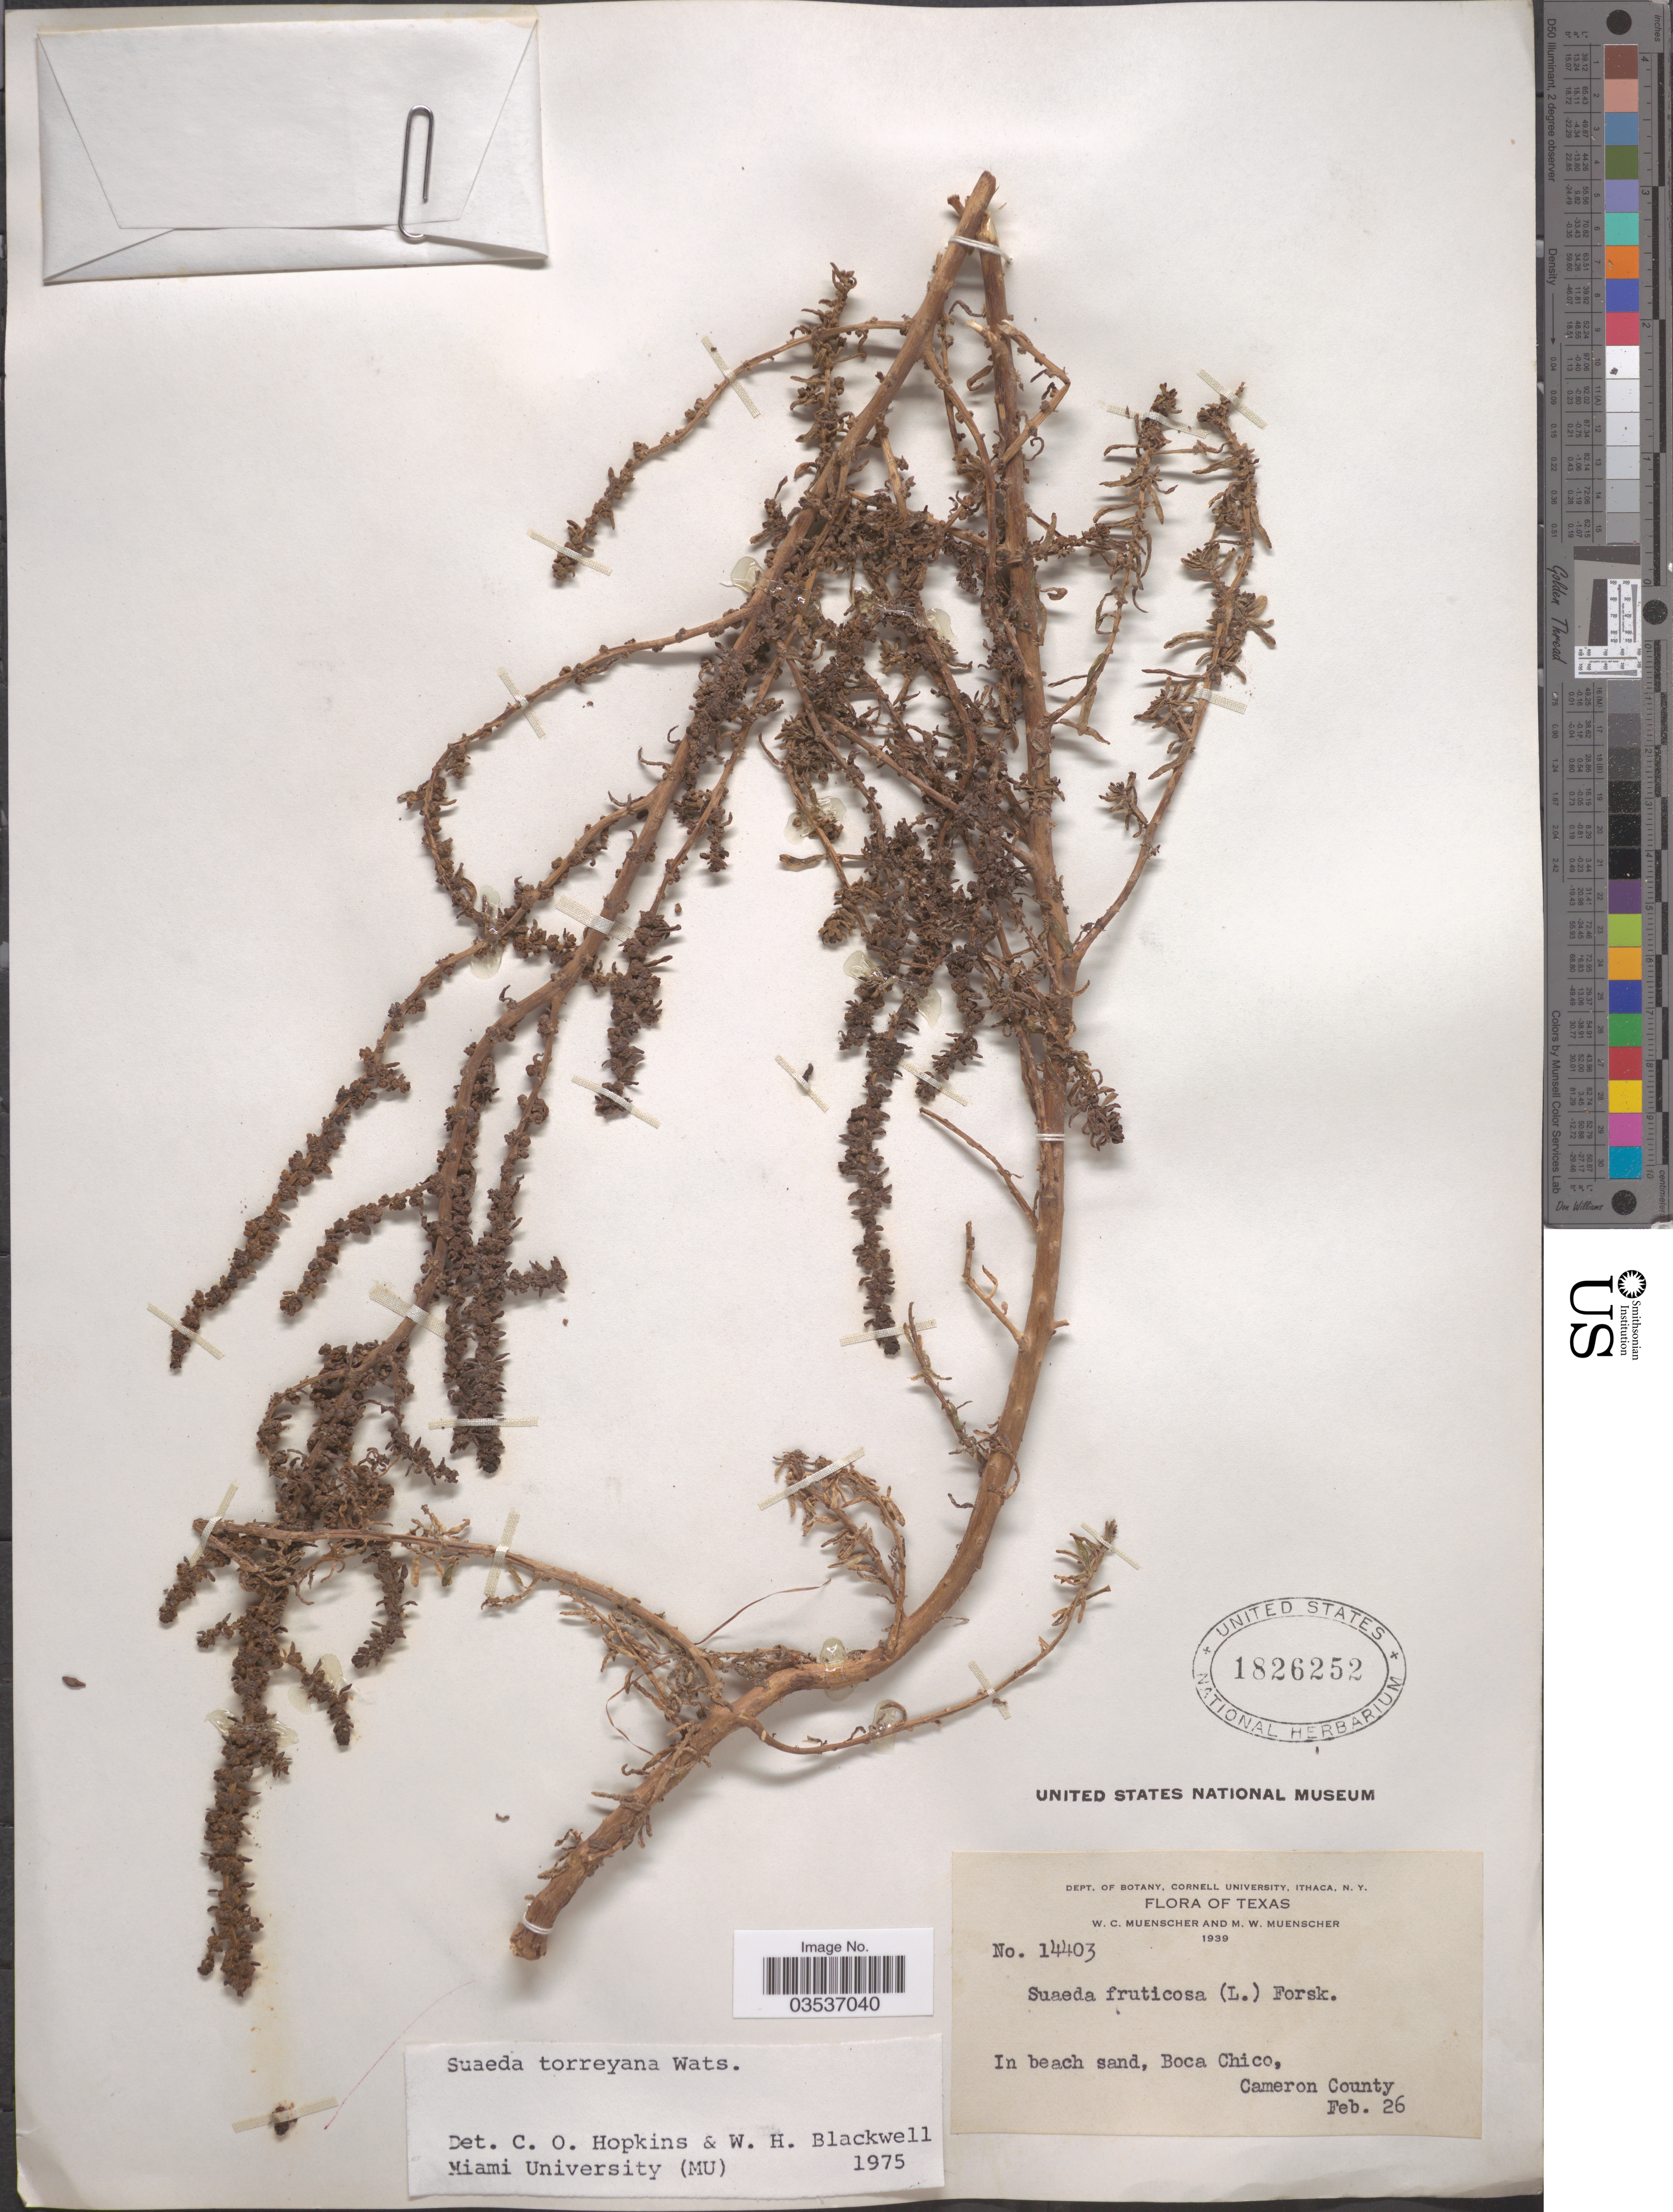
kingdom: Plantae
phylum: Tracheophyta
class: Magnoliopsida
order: Caryophyllales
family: Amaranthaceae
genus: Suaeda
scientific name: Suaeda torreyana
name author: S. Watson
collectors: W. Muenscher & M. Muenscher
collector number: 14403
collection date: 1939-02-26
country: United States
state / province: Texas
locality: Boca Chico, Cameron County.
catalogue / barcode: US 1826252